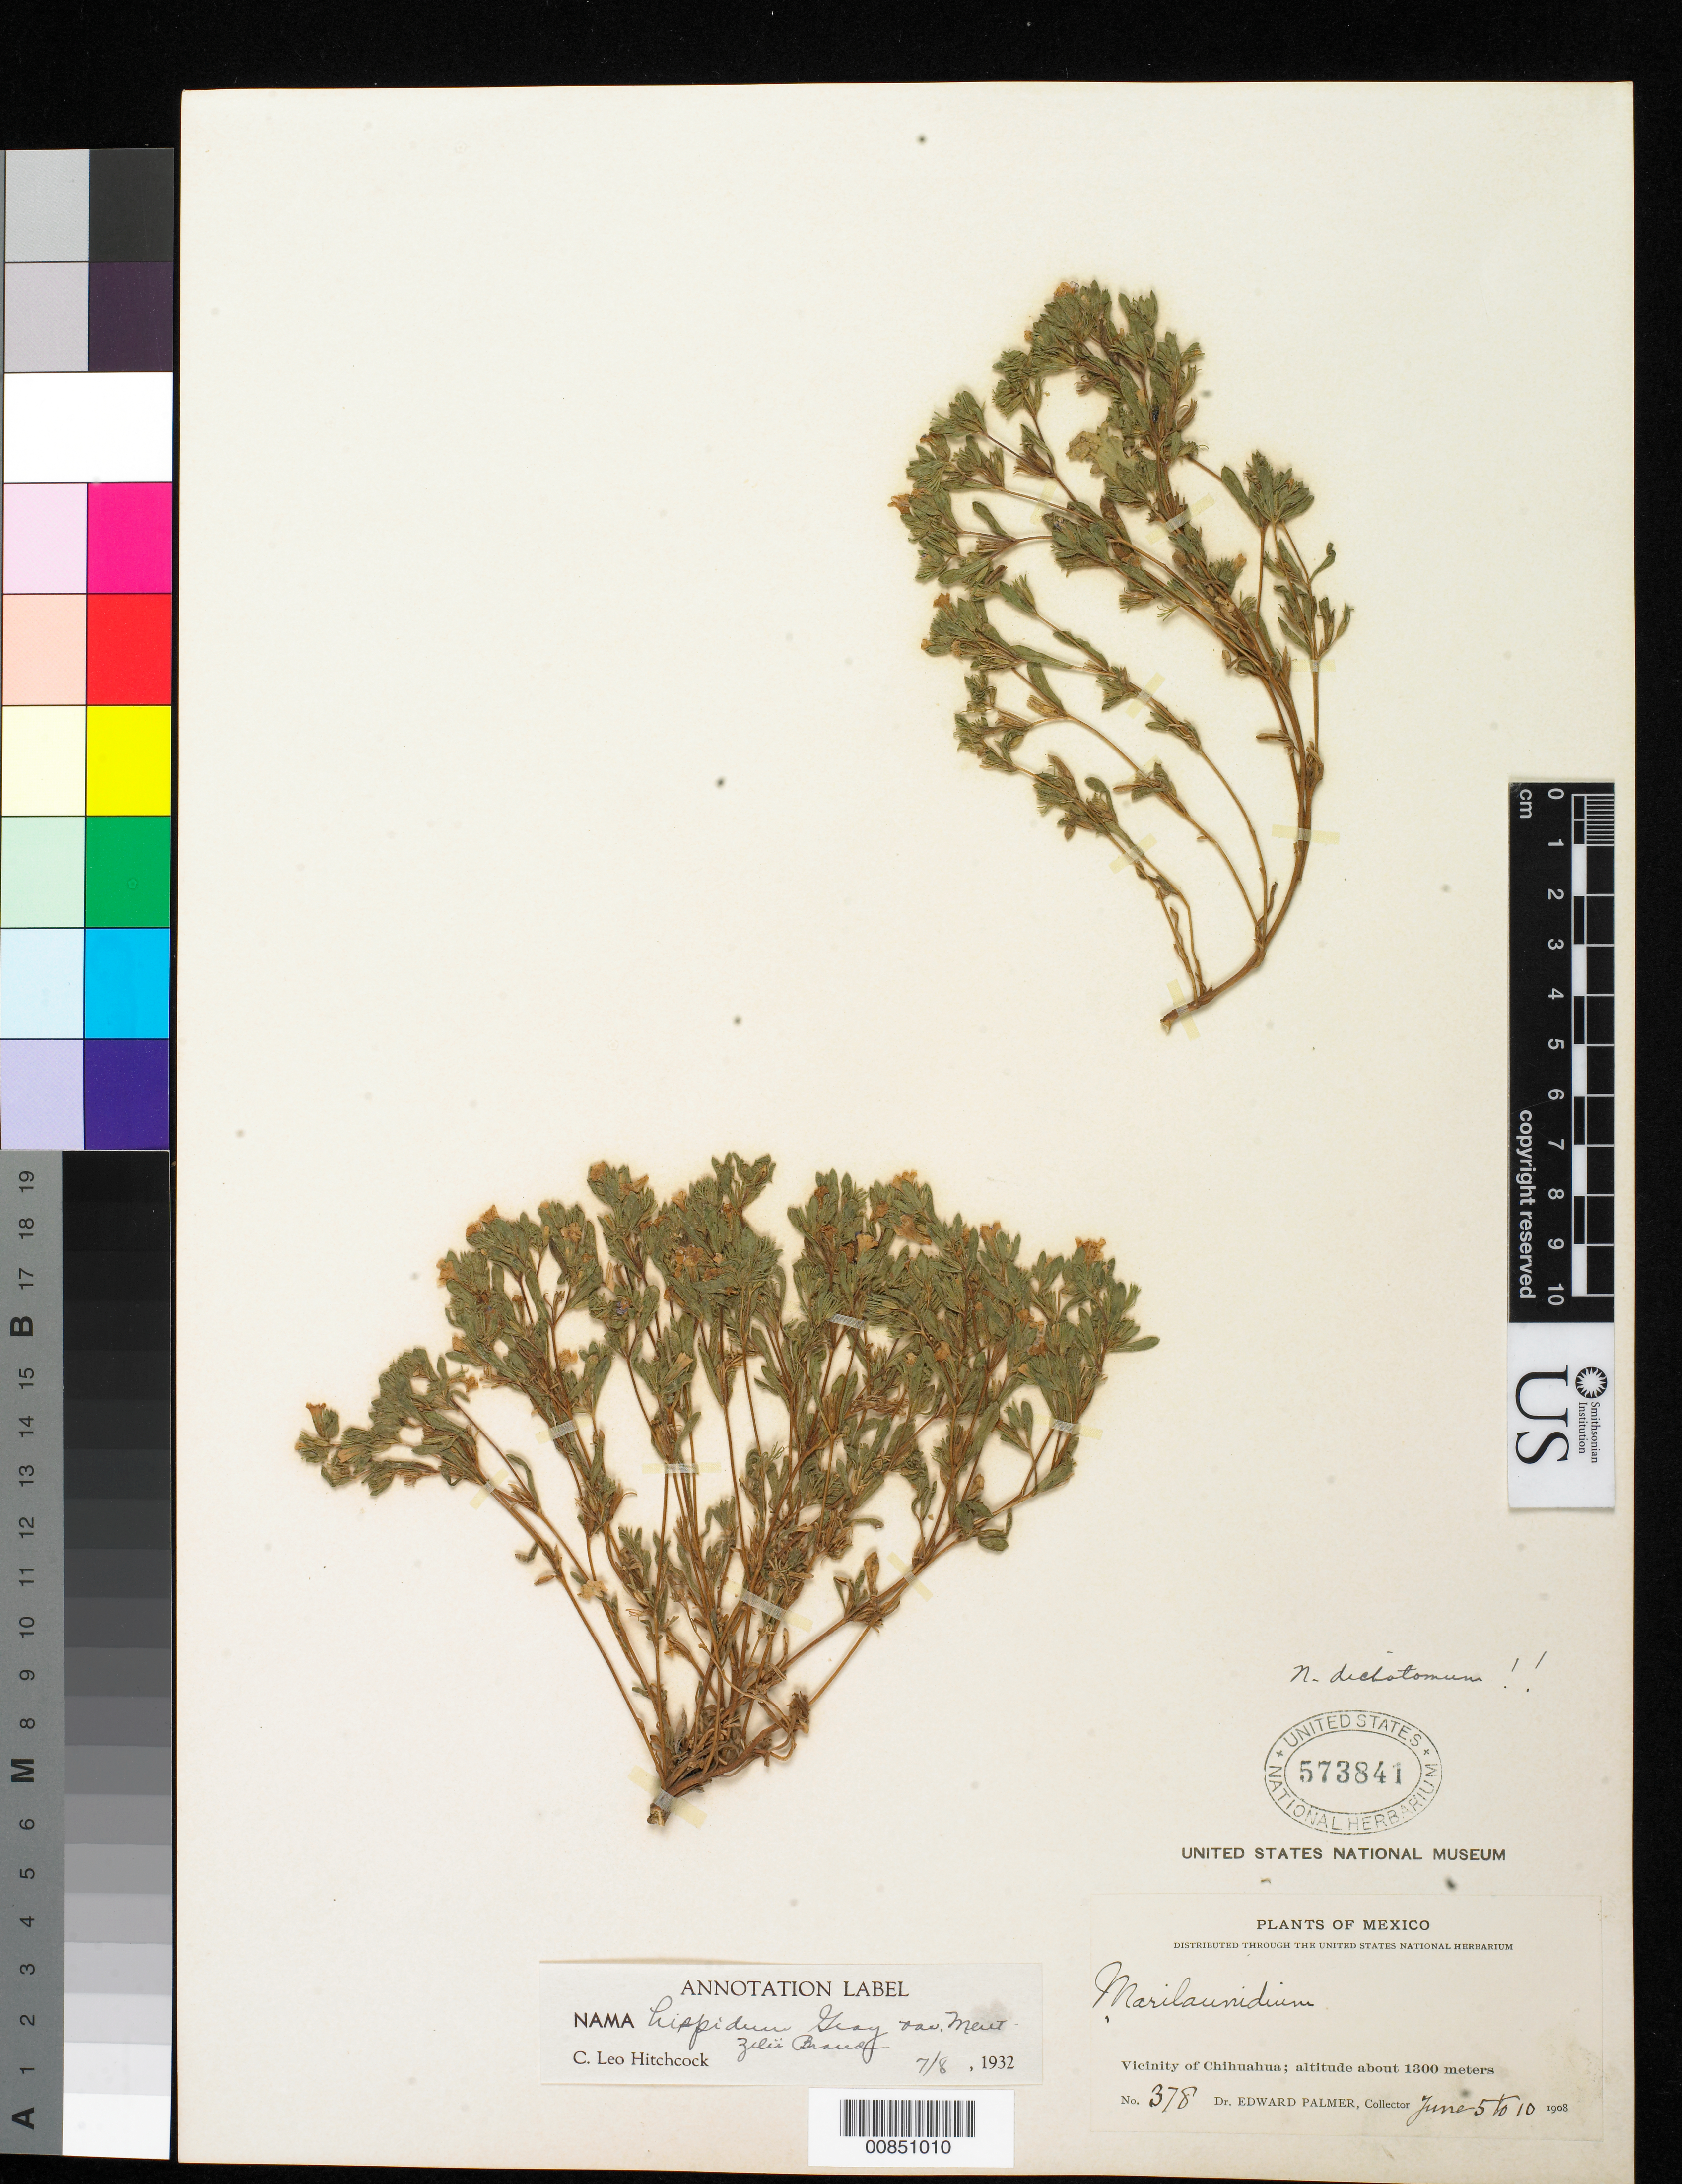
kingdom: Plantae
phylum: Tracheophyta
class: Magnoliopsida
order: Boraginales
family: Namaceae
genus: Nama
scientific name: Nama hispida var. mentzelii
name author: Brand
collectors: E. Palmer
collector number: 378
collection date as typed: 05 Jun 1908 to 10 Jun 1908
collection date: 1908-06-05/1908-06-10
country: Mexico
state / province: Chihuahua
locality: Vicinity of Chihuahua.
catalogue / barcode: US 573841